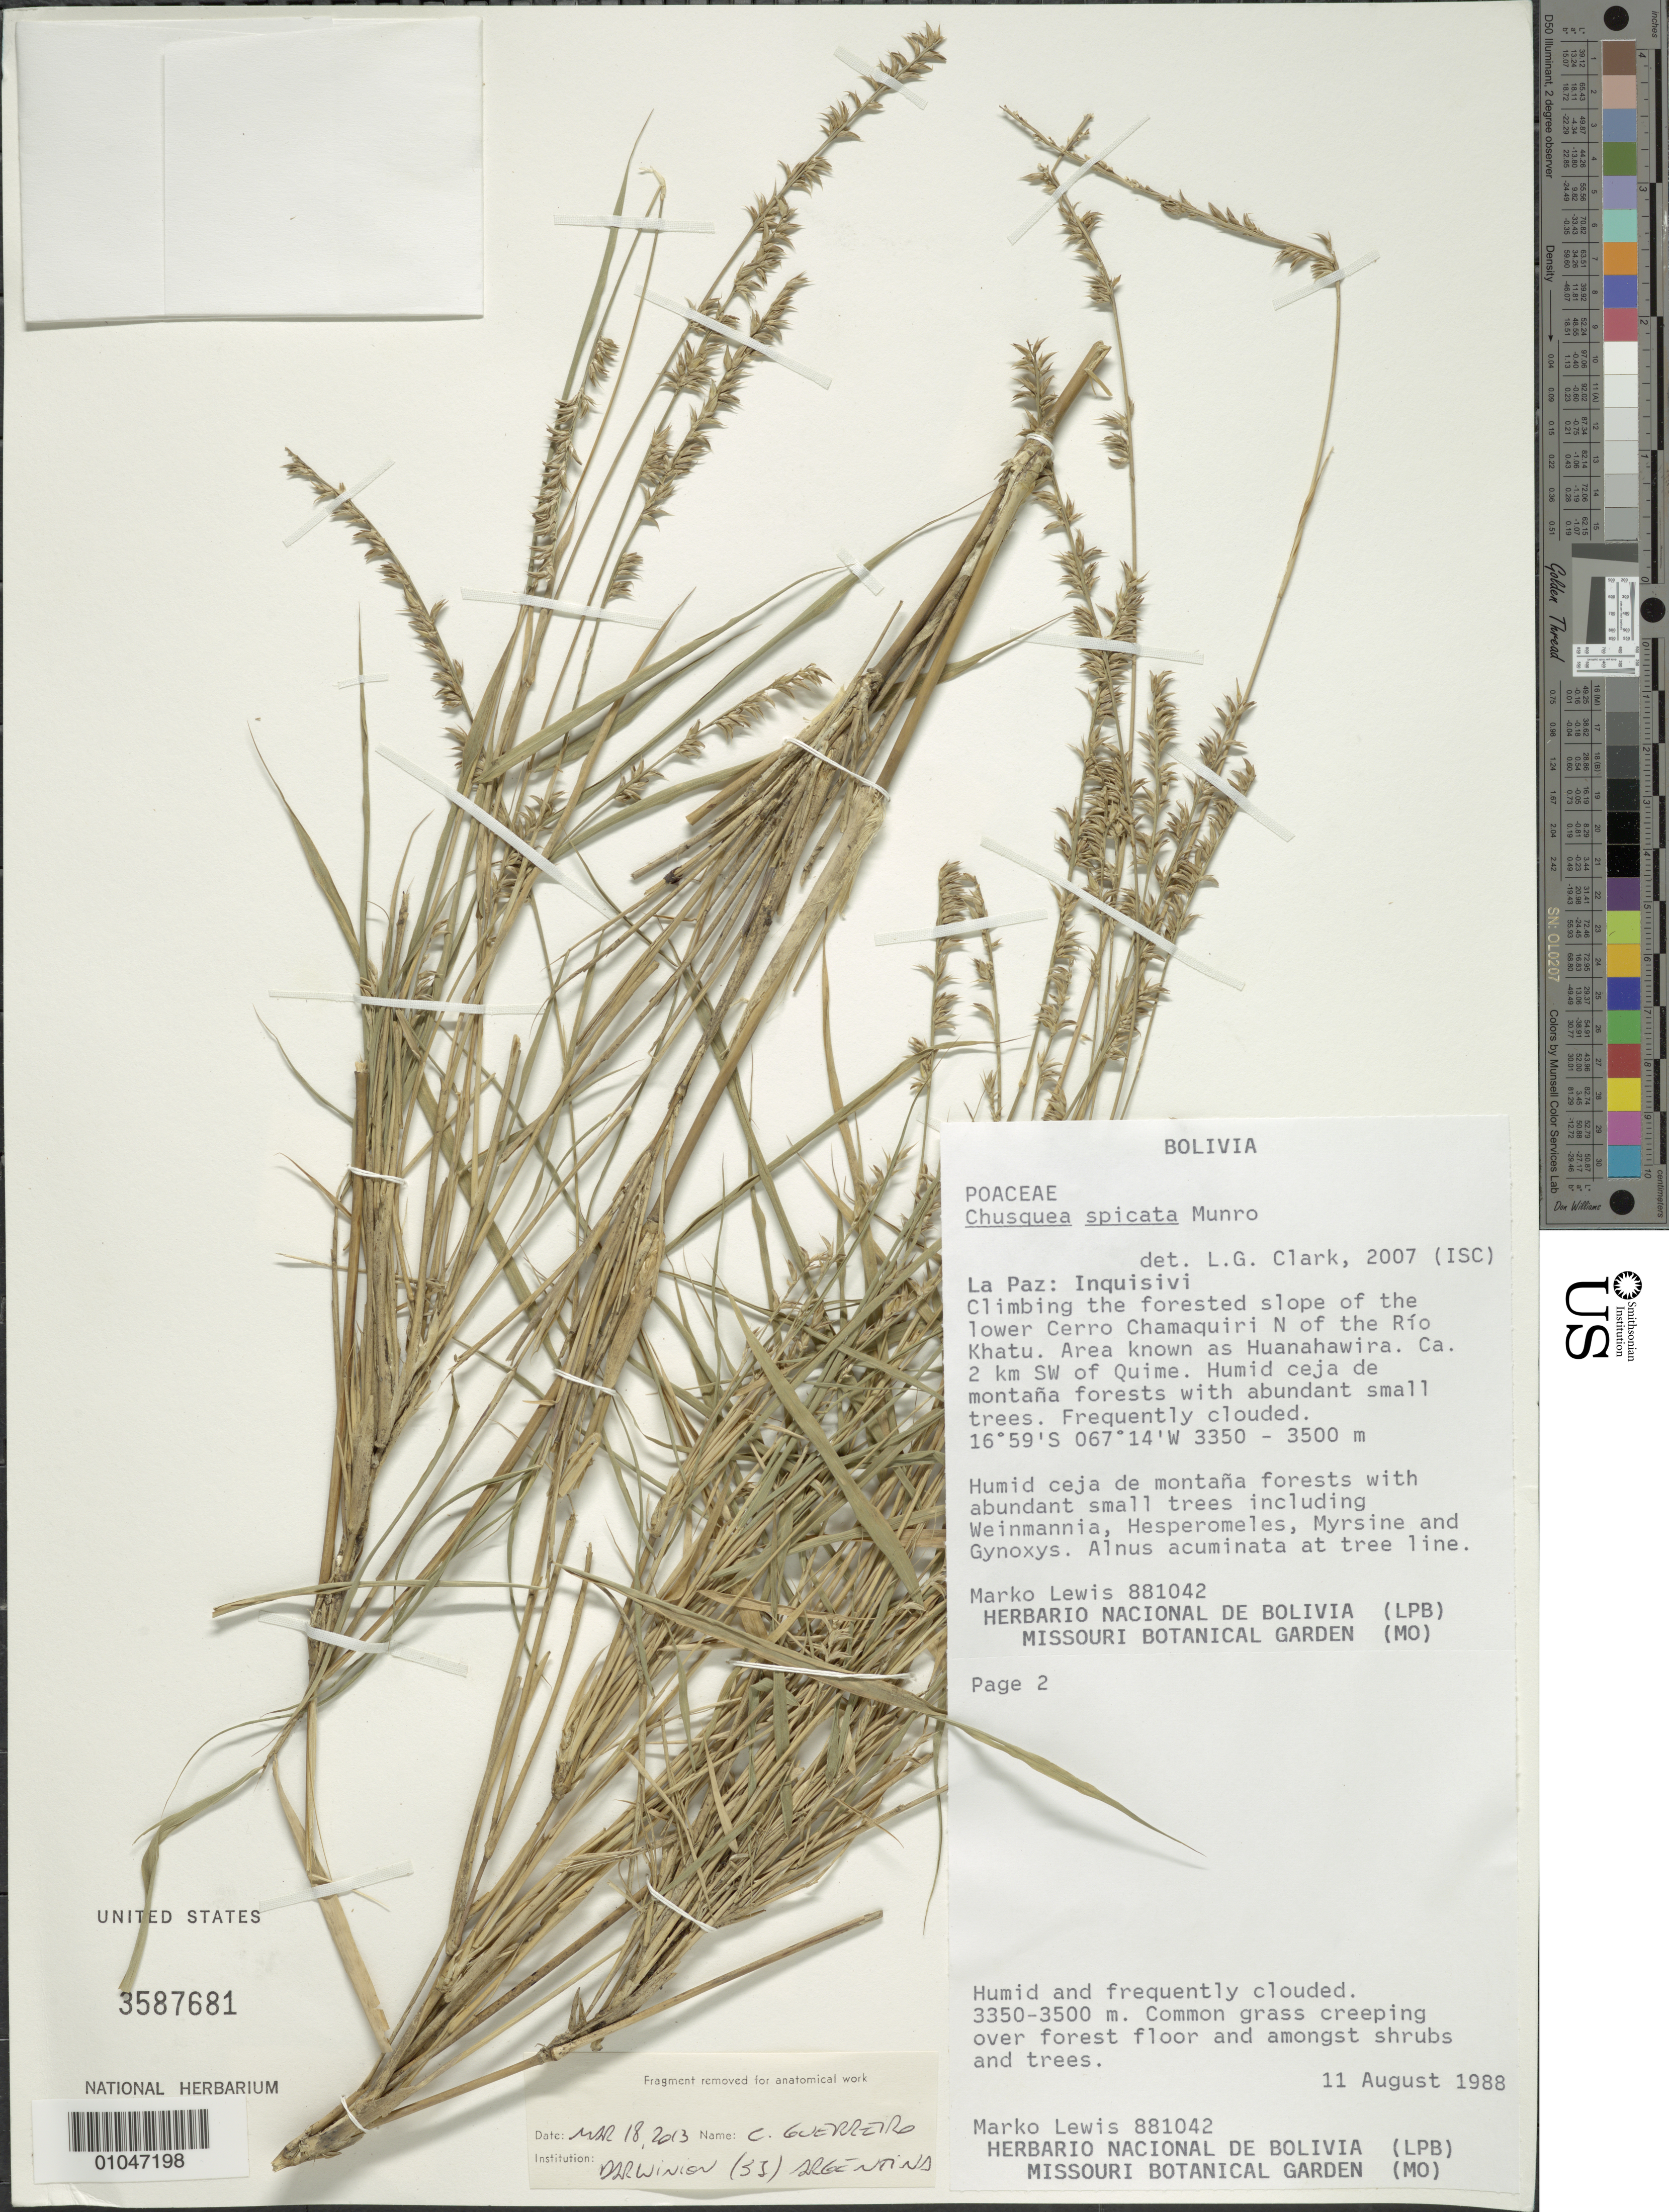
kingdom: Plantae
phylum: Tracheophyta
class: Liliopsida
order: Poales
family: Poaceae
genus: Chusquea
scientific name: Chusquea spicata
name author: Munro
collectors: M. A. Lewis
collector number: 881042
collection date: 1988-08-11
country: Bolivia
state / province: La Paz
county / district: Inquisivi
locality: Forested slope of the lower Cerro Chamaquiri N of the Rio Khatu, area known as Huanahawira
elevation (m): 3350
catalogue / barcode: US 3587681